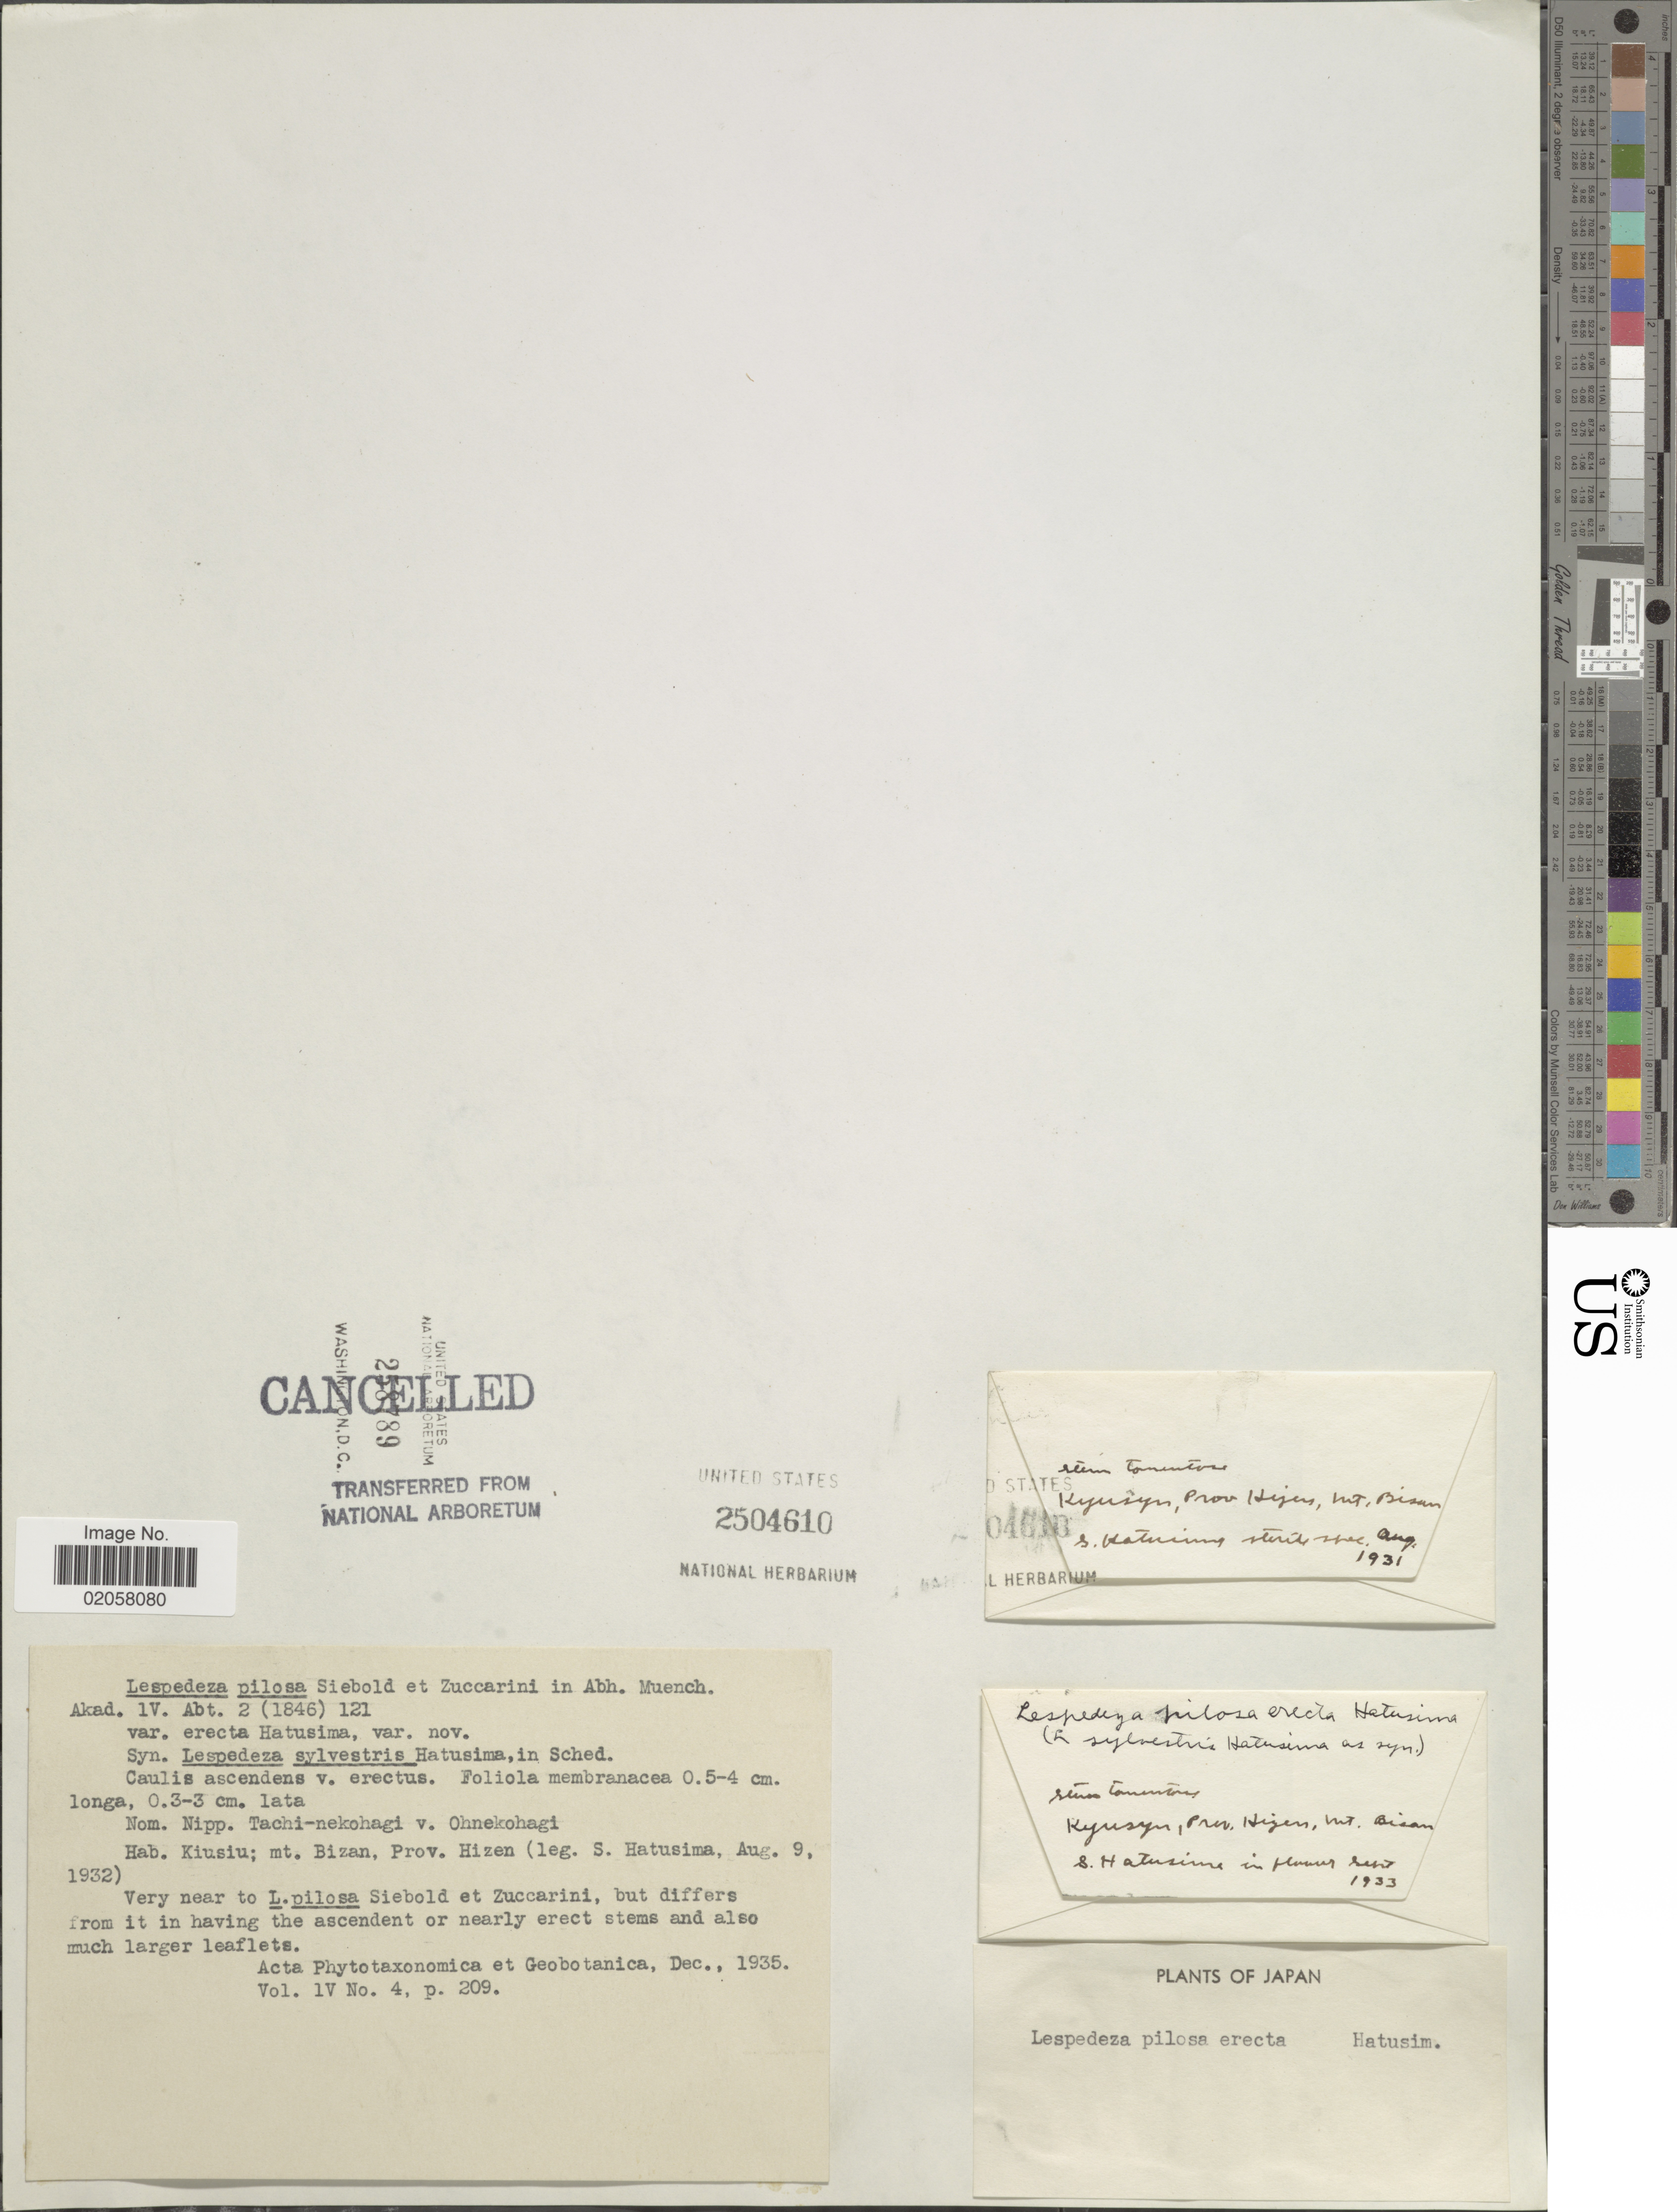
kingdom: Plantae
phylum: Tracheophyta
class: Magnoliopsida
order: Fabales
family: Fabaceae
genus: Lespedeza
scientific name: Lespedeza pilosa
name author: (Thunb.) Siebold & Zucc.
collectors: S. Hatusima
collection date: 1932-08-09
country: Japan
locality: Kiusiu; mt. Bizan. Prov. Hizen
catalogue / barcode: US 2504610